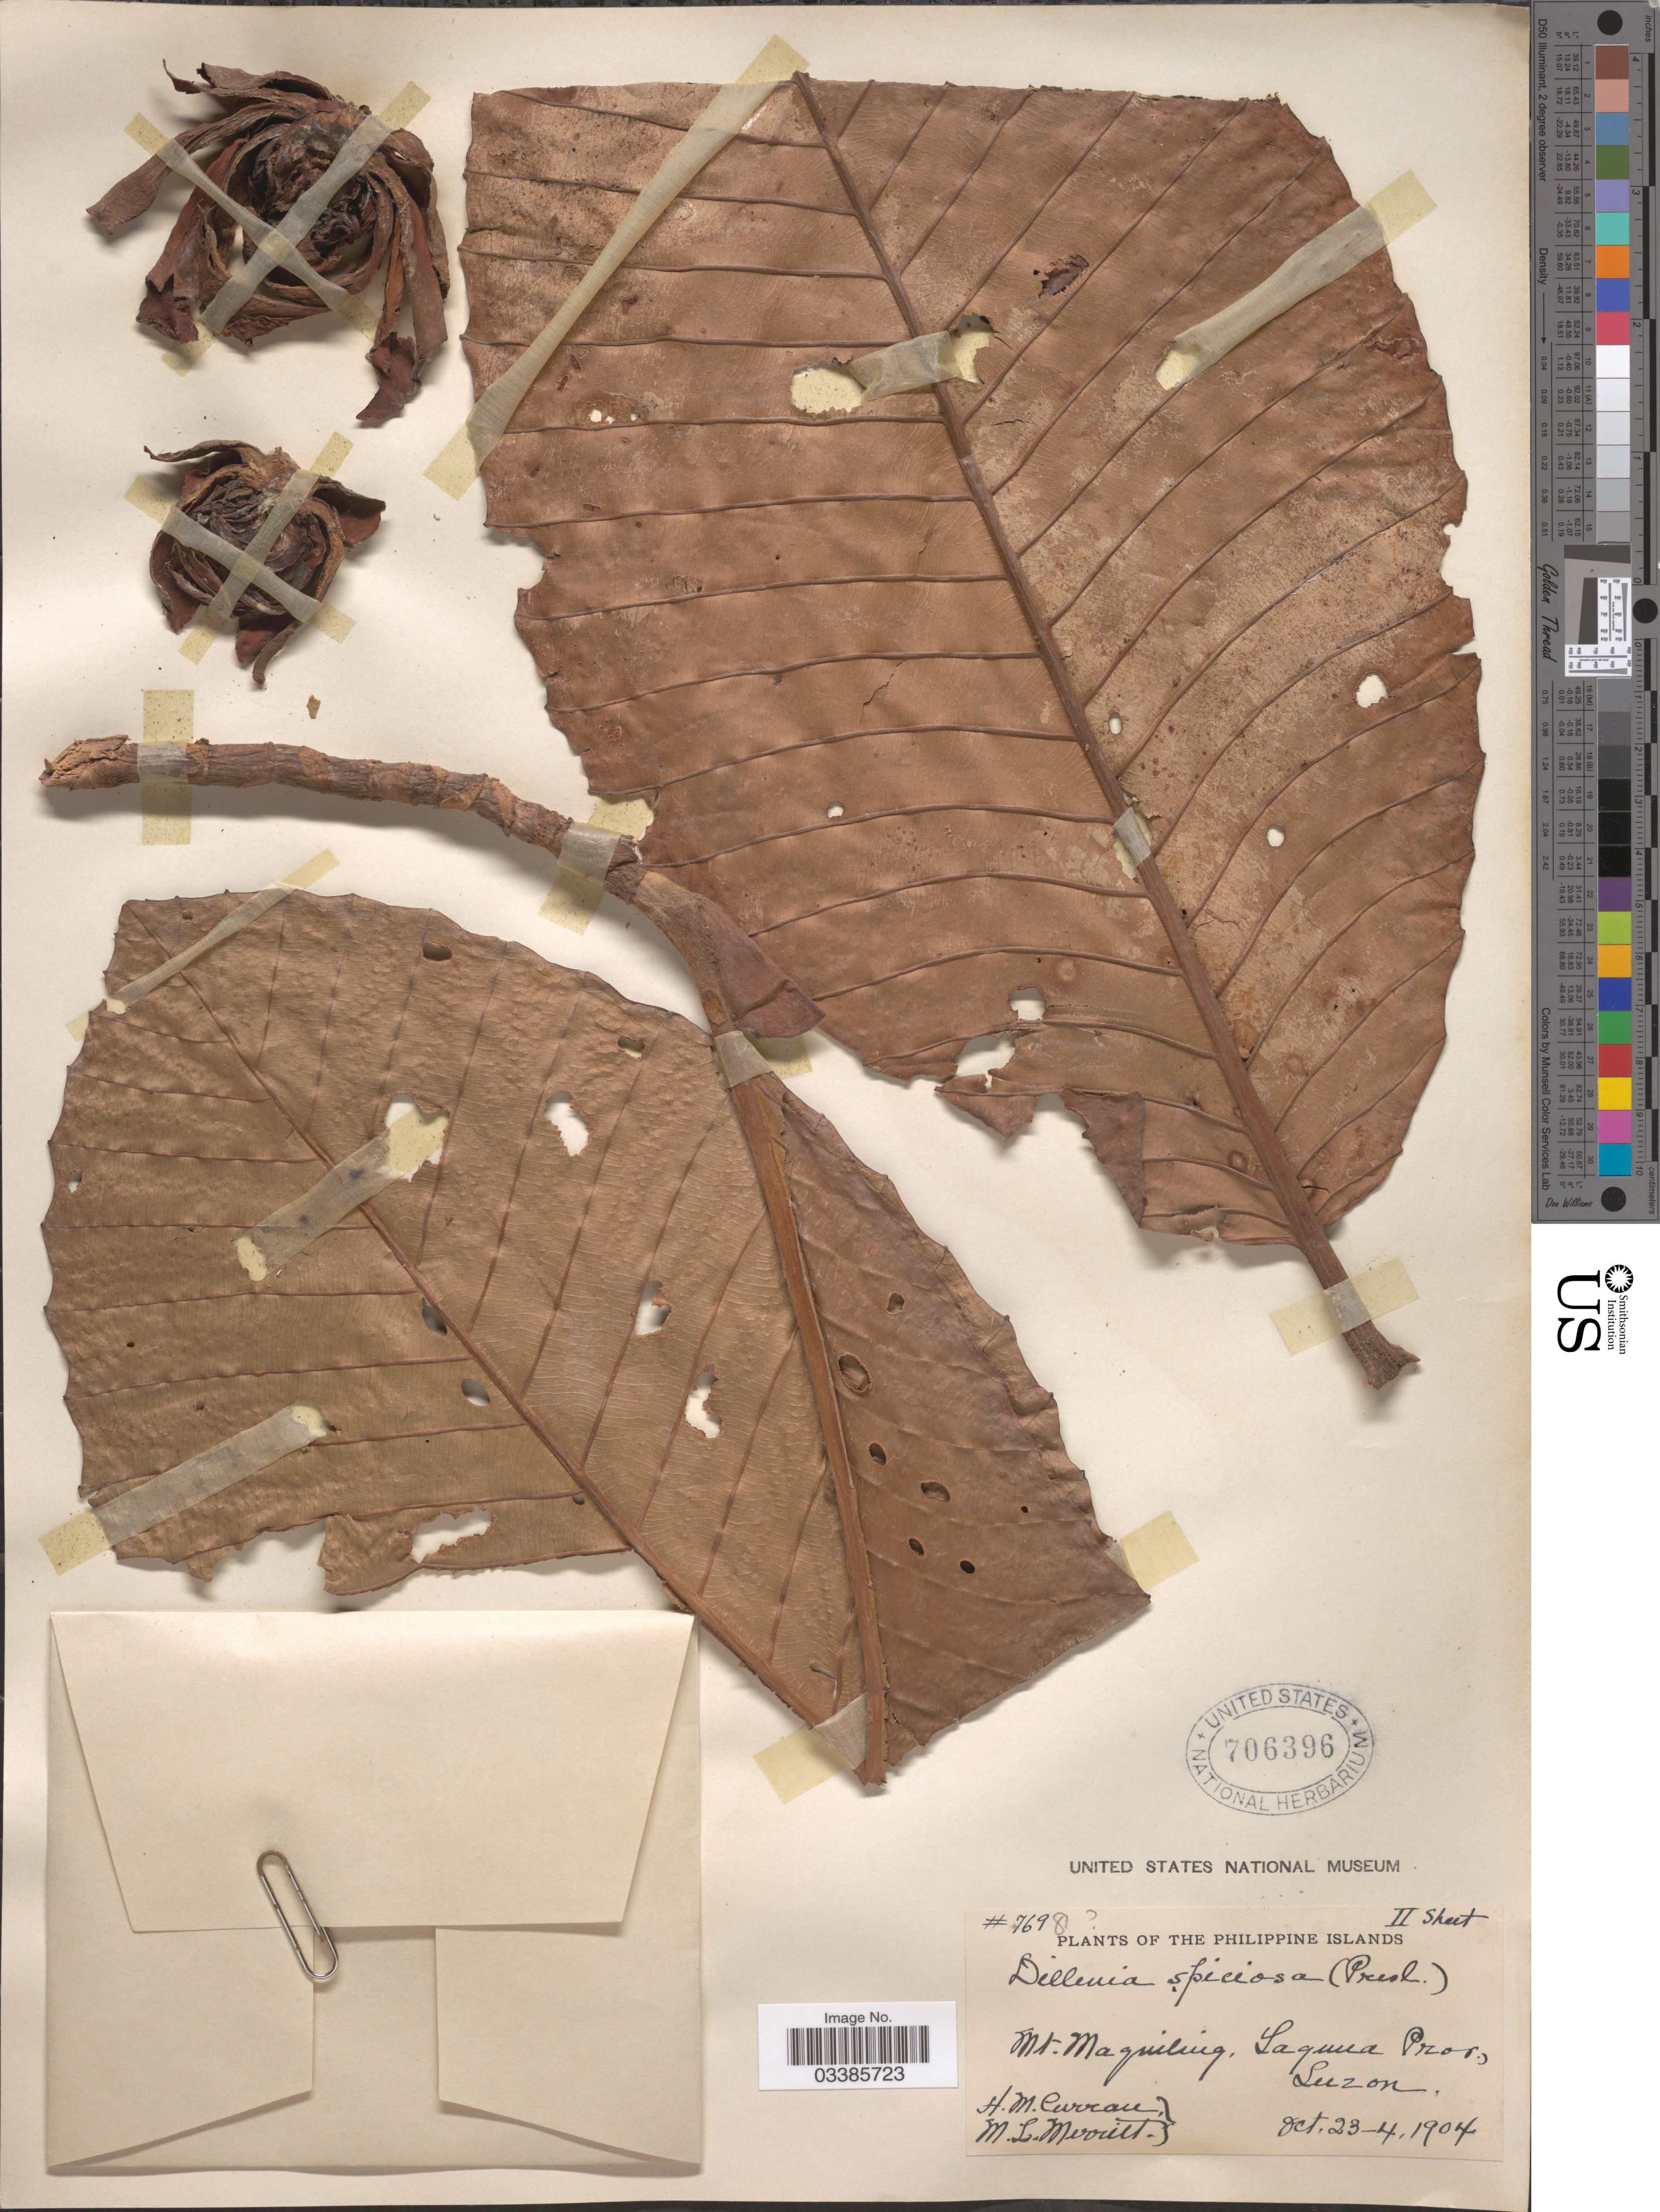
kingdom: Plantae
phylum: Tracheophyta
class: Magnoliopsida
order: Dilleniales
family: Dilleniaceae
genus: Dillenia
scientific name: Dillenia reifferscheidia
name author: Fern.-Vill.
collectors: H. M. Curran & M. L. Merritt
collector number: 7698?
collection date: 1904-10-23/1904-10-24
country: Philippines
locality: The Philippine Islands. Mt. Maquiling, Laguna Prov., Luzon.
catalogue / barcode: US 706396